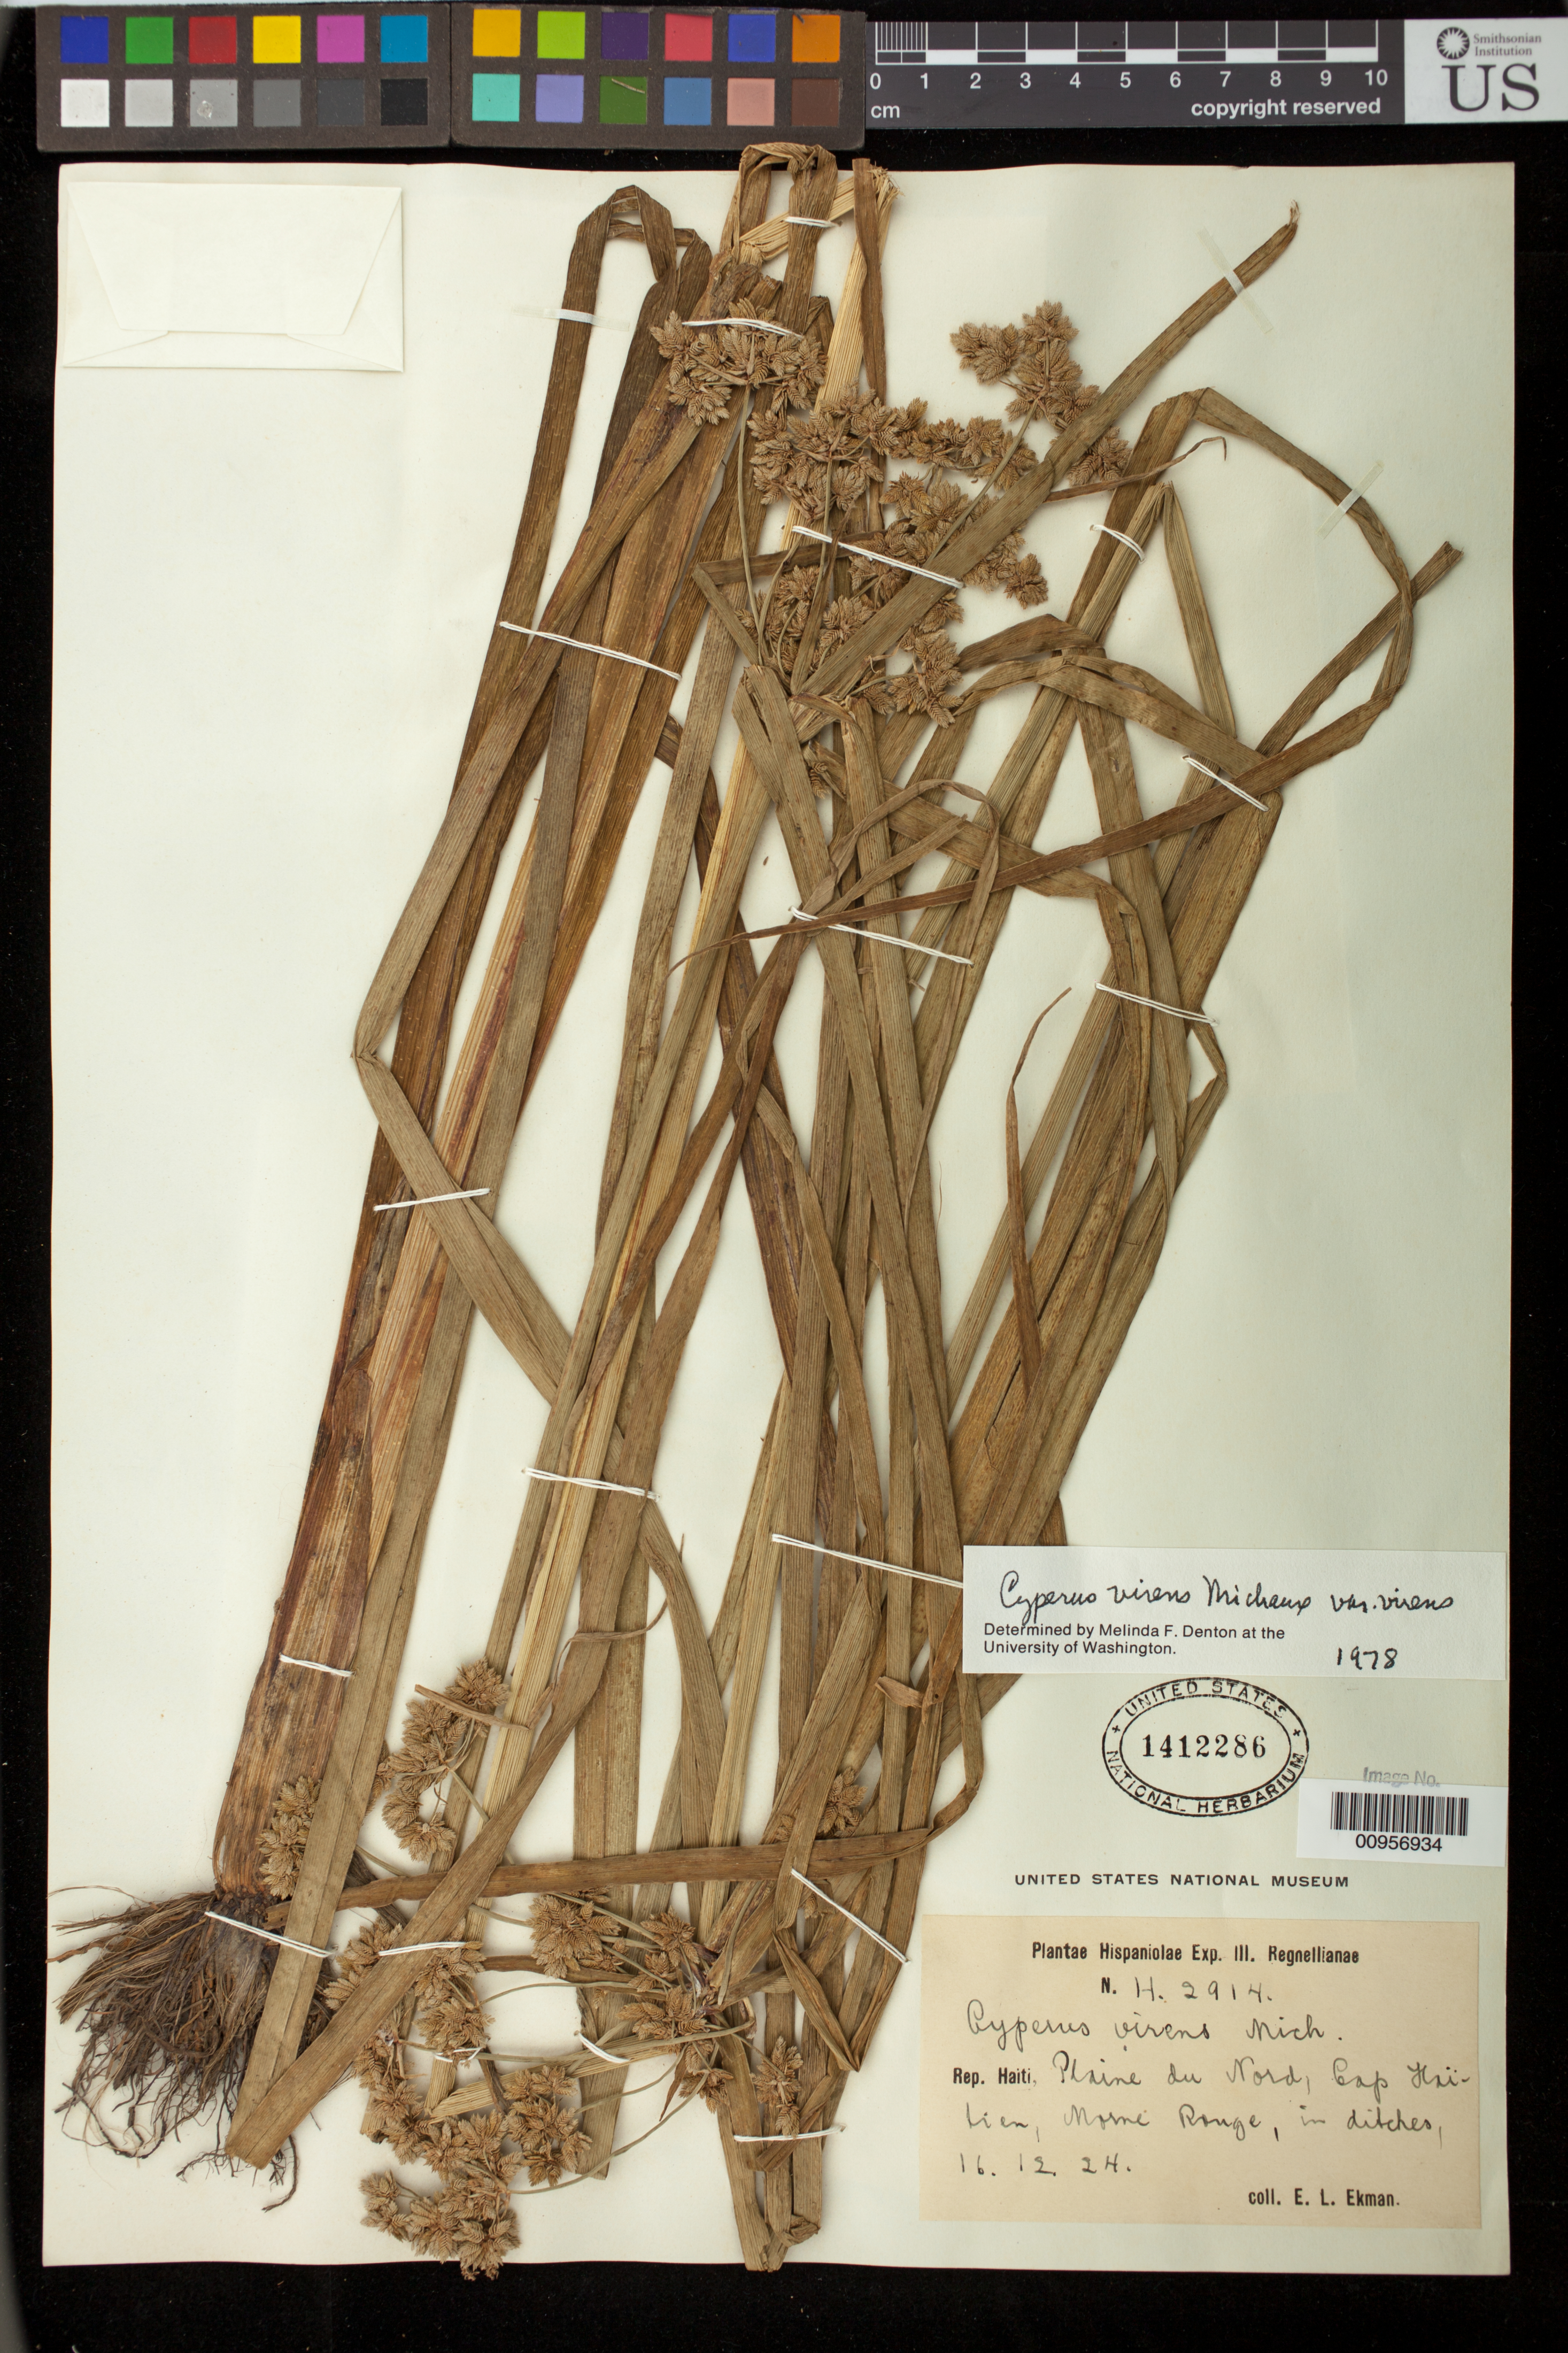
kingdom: Plantae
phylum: Tracheophyta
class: Liliopsida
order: Poales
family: Cyperaceae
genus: Cyperus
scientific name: Cyperus virens var. virens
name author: Michx.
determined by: Denton, M. F.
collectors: E. L. Ekman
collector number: H 2914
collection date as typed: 16 Dec 1924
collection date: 1924-12-16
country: Haiti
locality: Plaine du Nord, Cap Haïtien, Morne Rouge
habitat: In ditches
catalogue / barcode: US 1412286